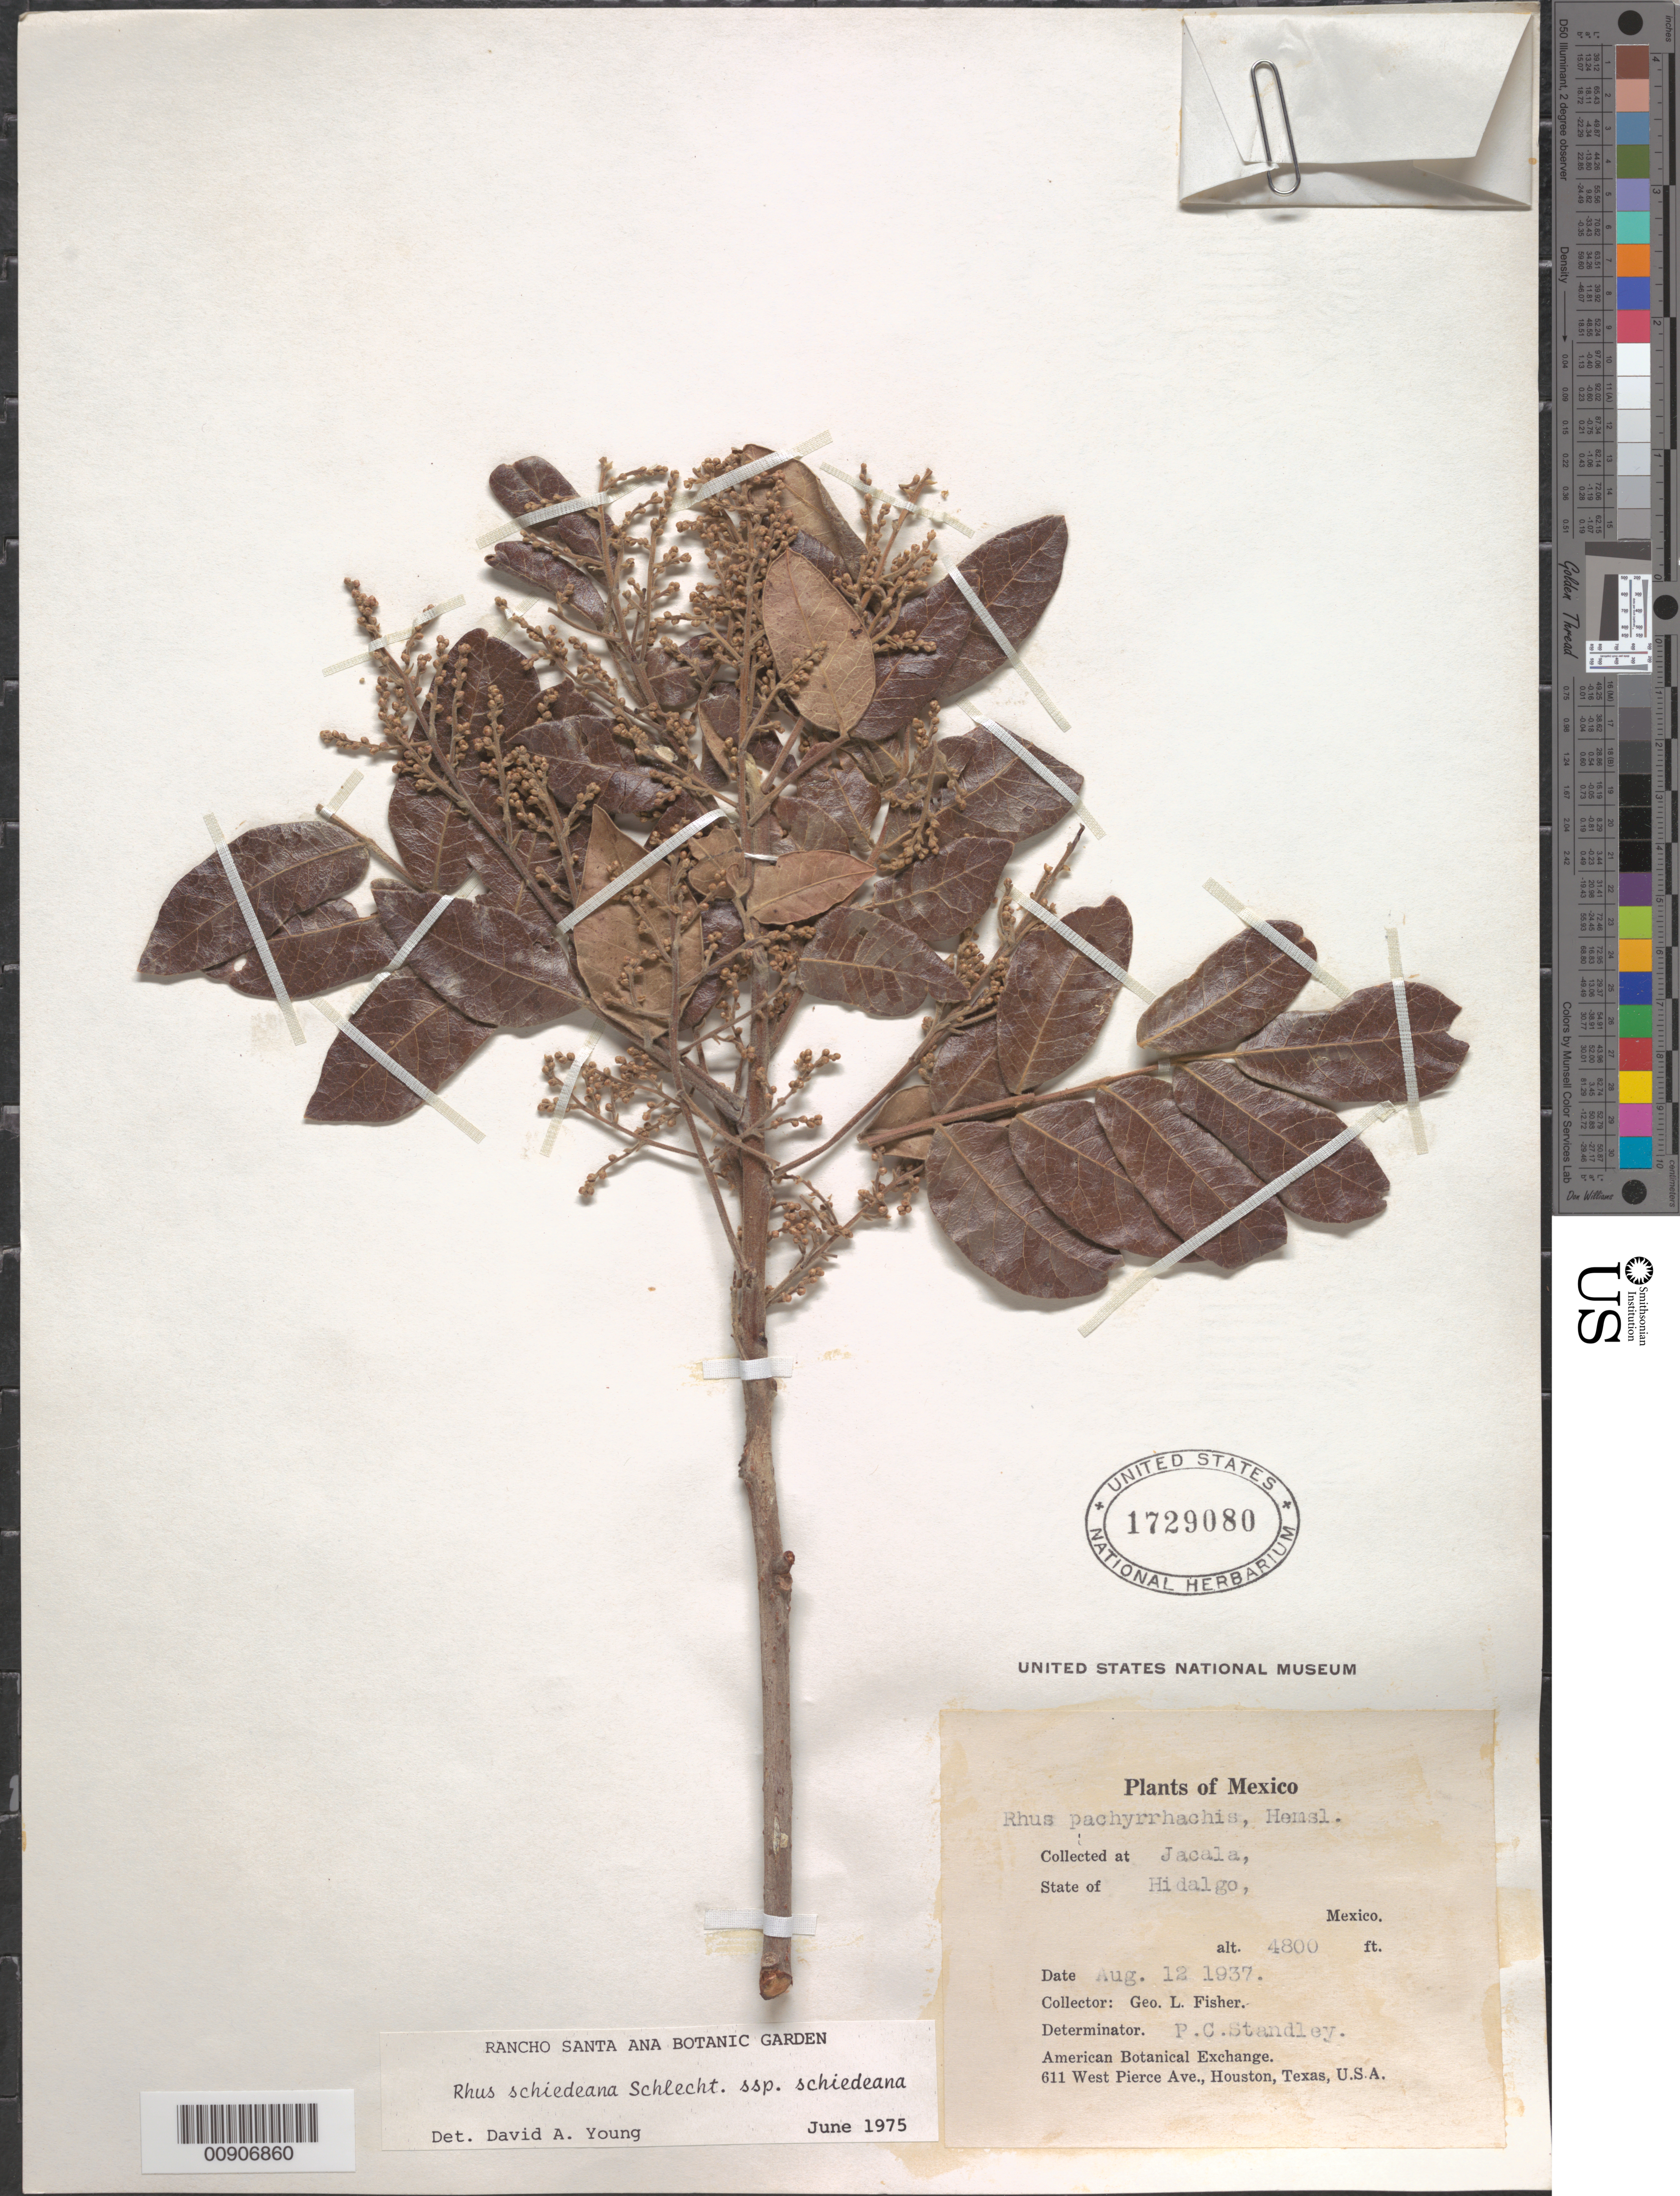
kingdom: Plantae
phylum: Tracheophyta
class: Magnoliopsida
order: Sapindales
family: Anacardiaceae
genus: Rhus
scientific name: Rhus schiedeana subsp. schiedeana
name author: Schltdl.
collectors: G. L. Fisher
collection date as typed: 12 Aug 1937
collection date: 1937-08-12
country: Mexico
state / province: Hidalgo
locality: Jacala, State of Hidalgo.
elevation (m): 1463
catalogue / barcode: US 1729080